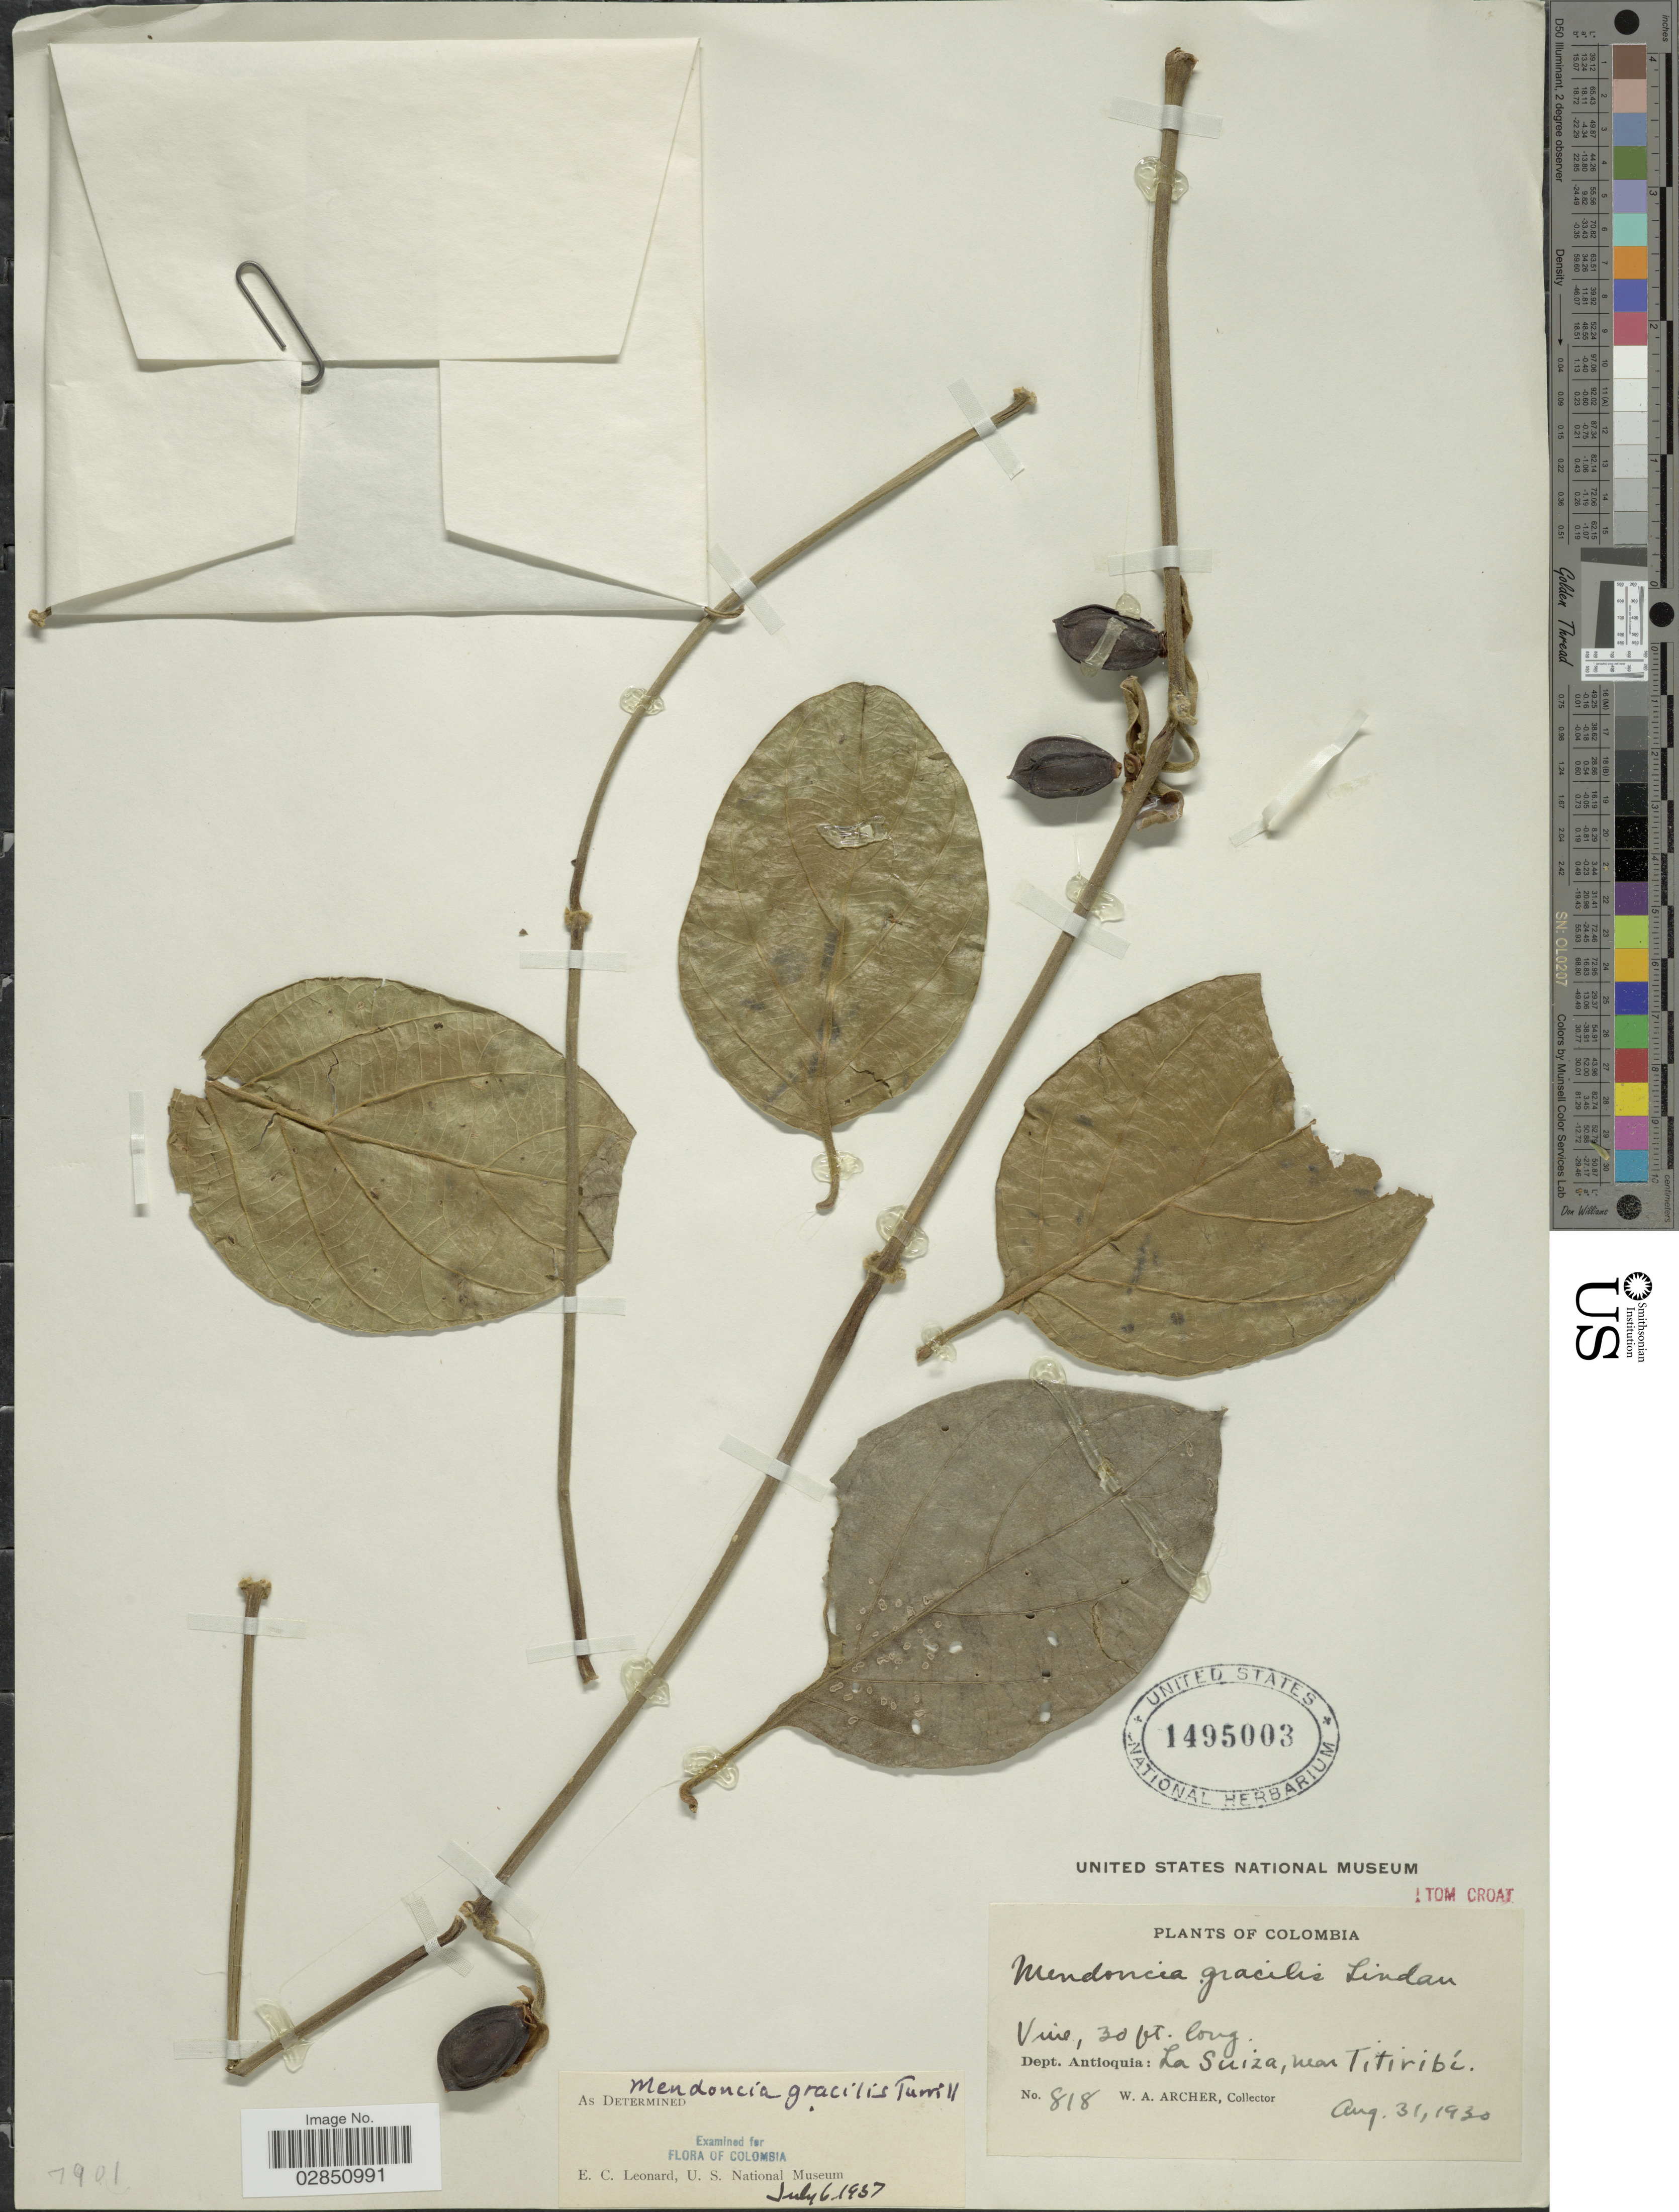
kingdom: Plantae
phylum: Tracheophyta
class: Magnoliopsida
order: Lamiales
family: Acanthaceae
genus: Mendoncia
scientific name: Mendoncia gracilis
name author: Turrill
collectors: W. A. Archer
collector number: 818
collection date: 1930-08-31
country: Colombia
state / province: Antioquia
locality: Dept. Antioquia, La Suiza, near Titiribí.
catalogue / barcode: US 1495003